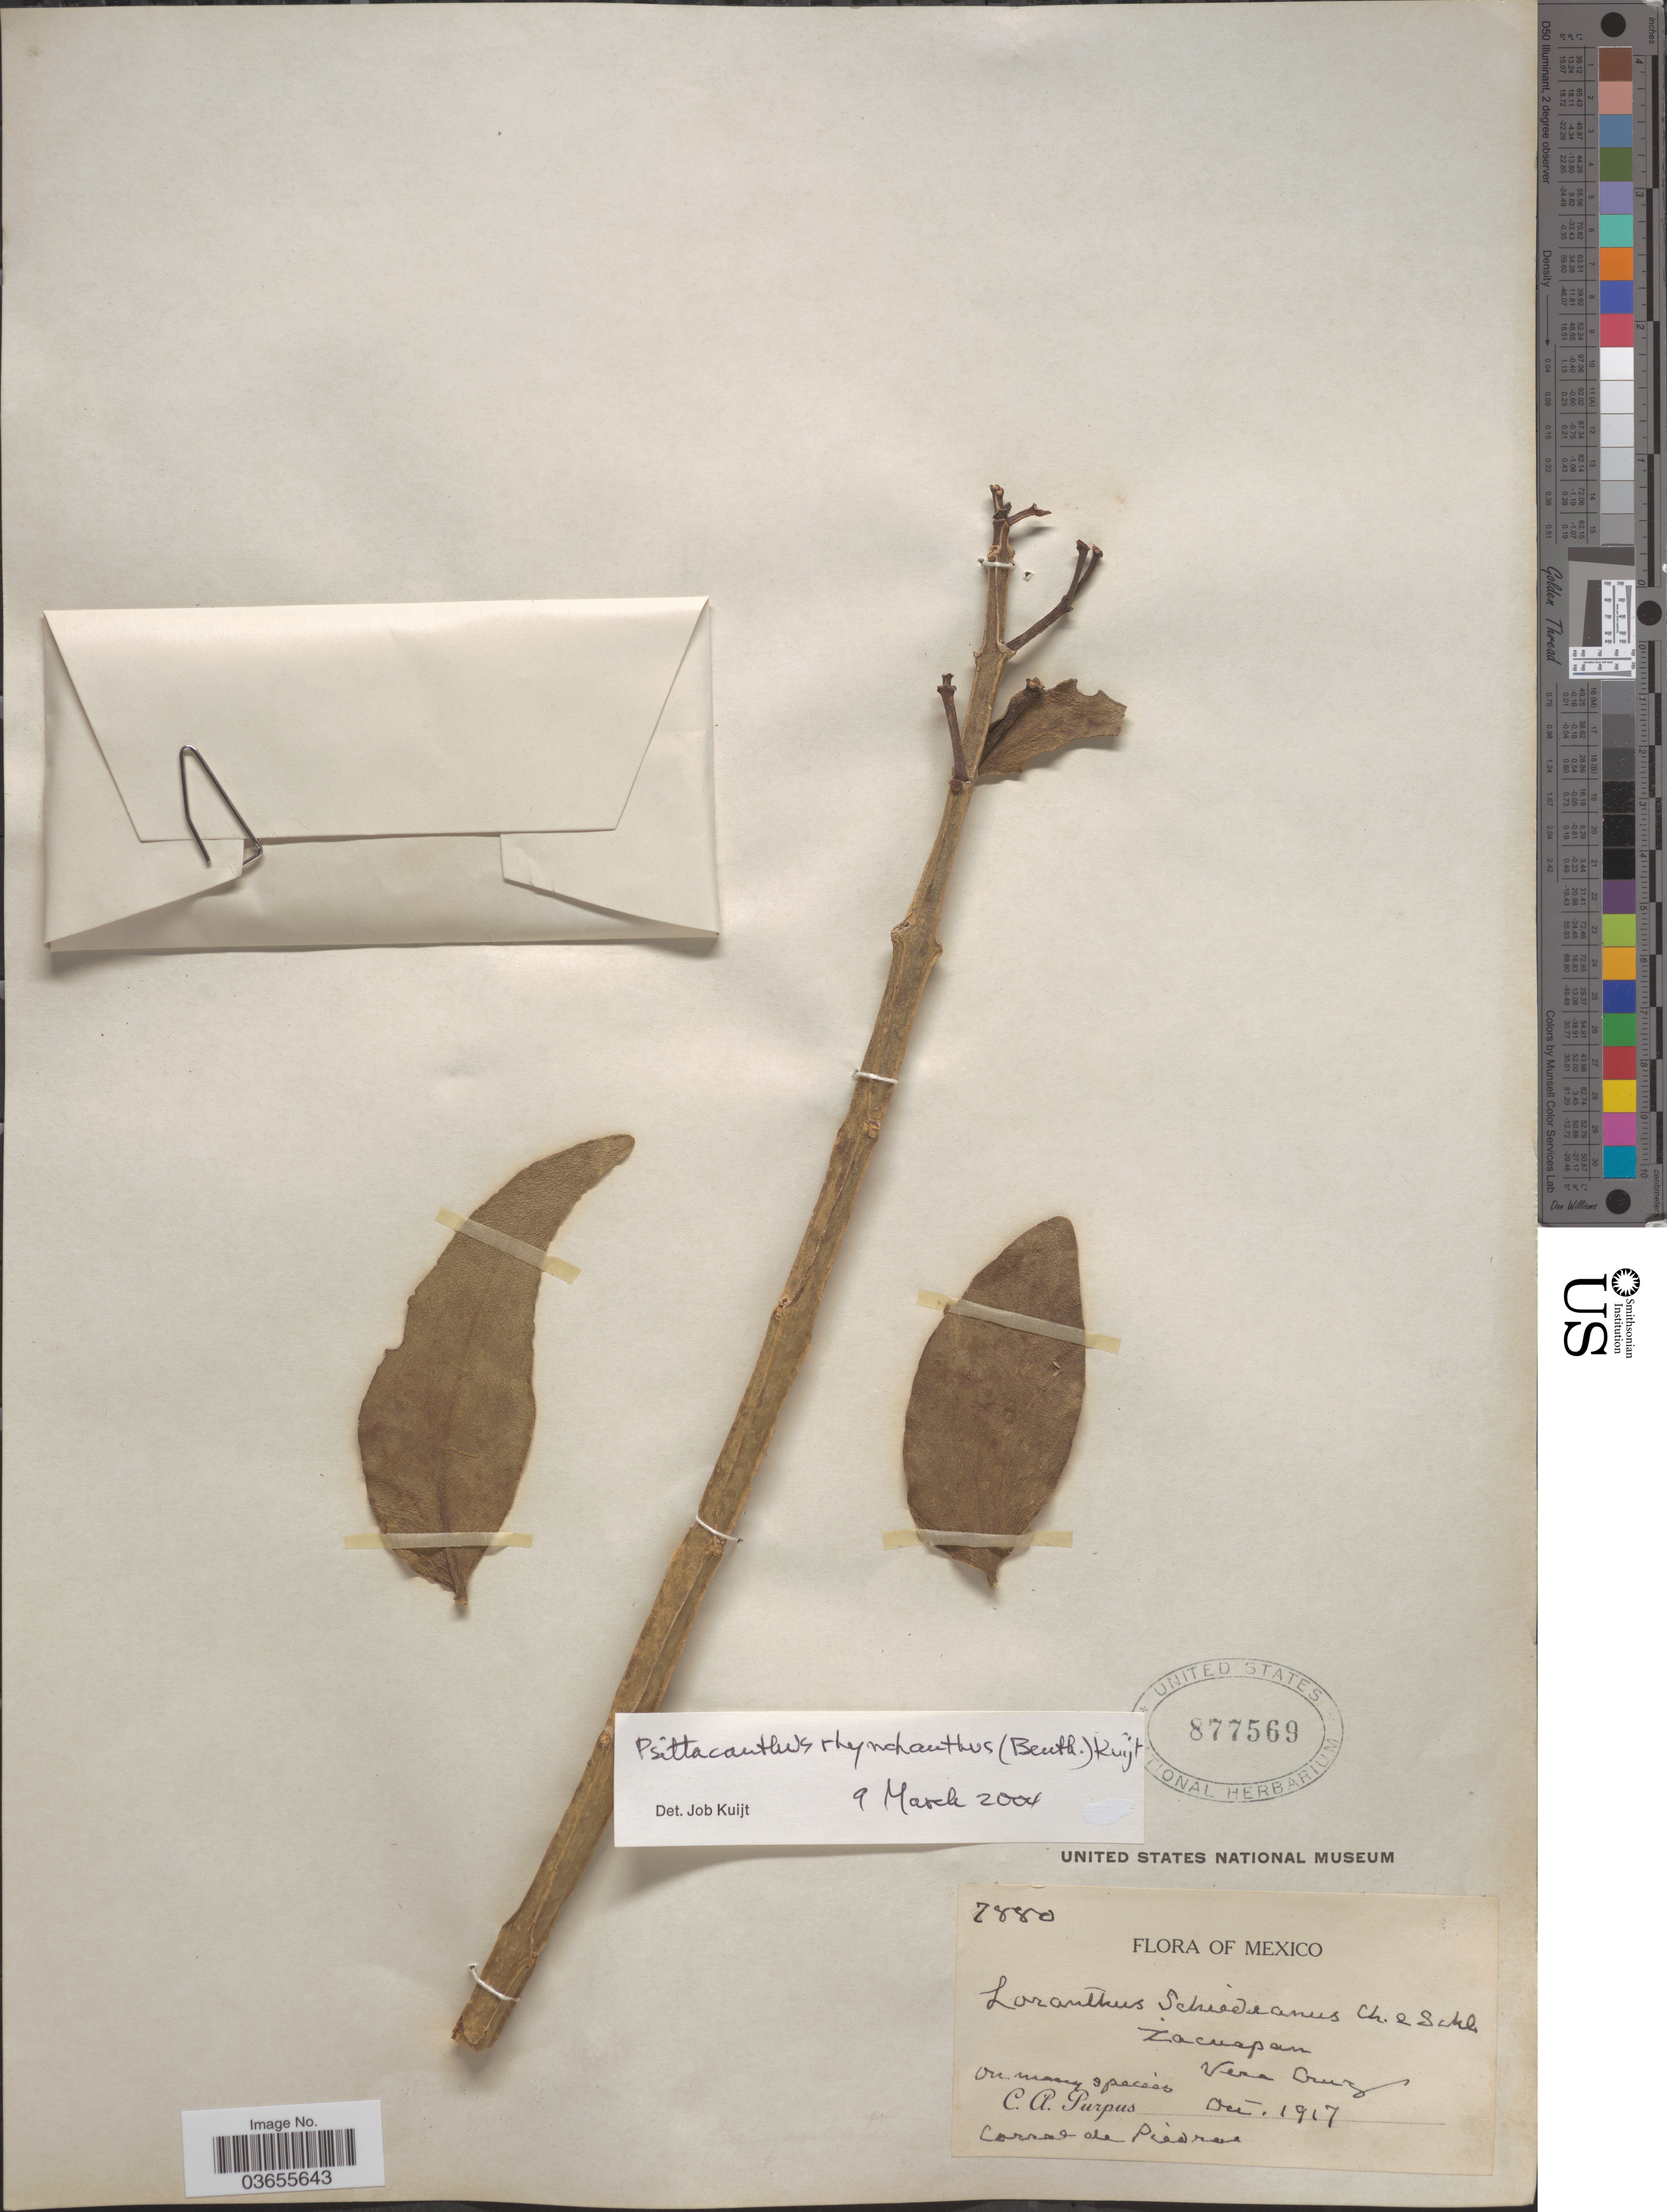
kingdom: Plantae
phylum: Tracheophyta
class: Magnoliopsida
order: Santalales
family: Loranthaceae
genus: Psittacanthus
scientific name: Psittacanthus rhynchanthus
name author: (Benth.) Kuijt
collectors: C. A. Purpus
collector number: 7880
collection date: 1917-10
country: Mexico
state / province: Veracruz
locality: Zacuapan. Vera Cruz. Corral de Piedras [unsure placement].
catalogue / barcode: US 877569